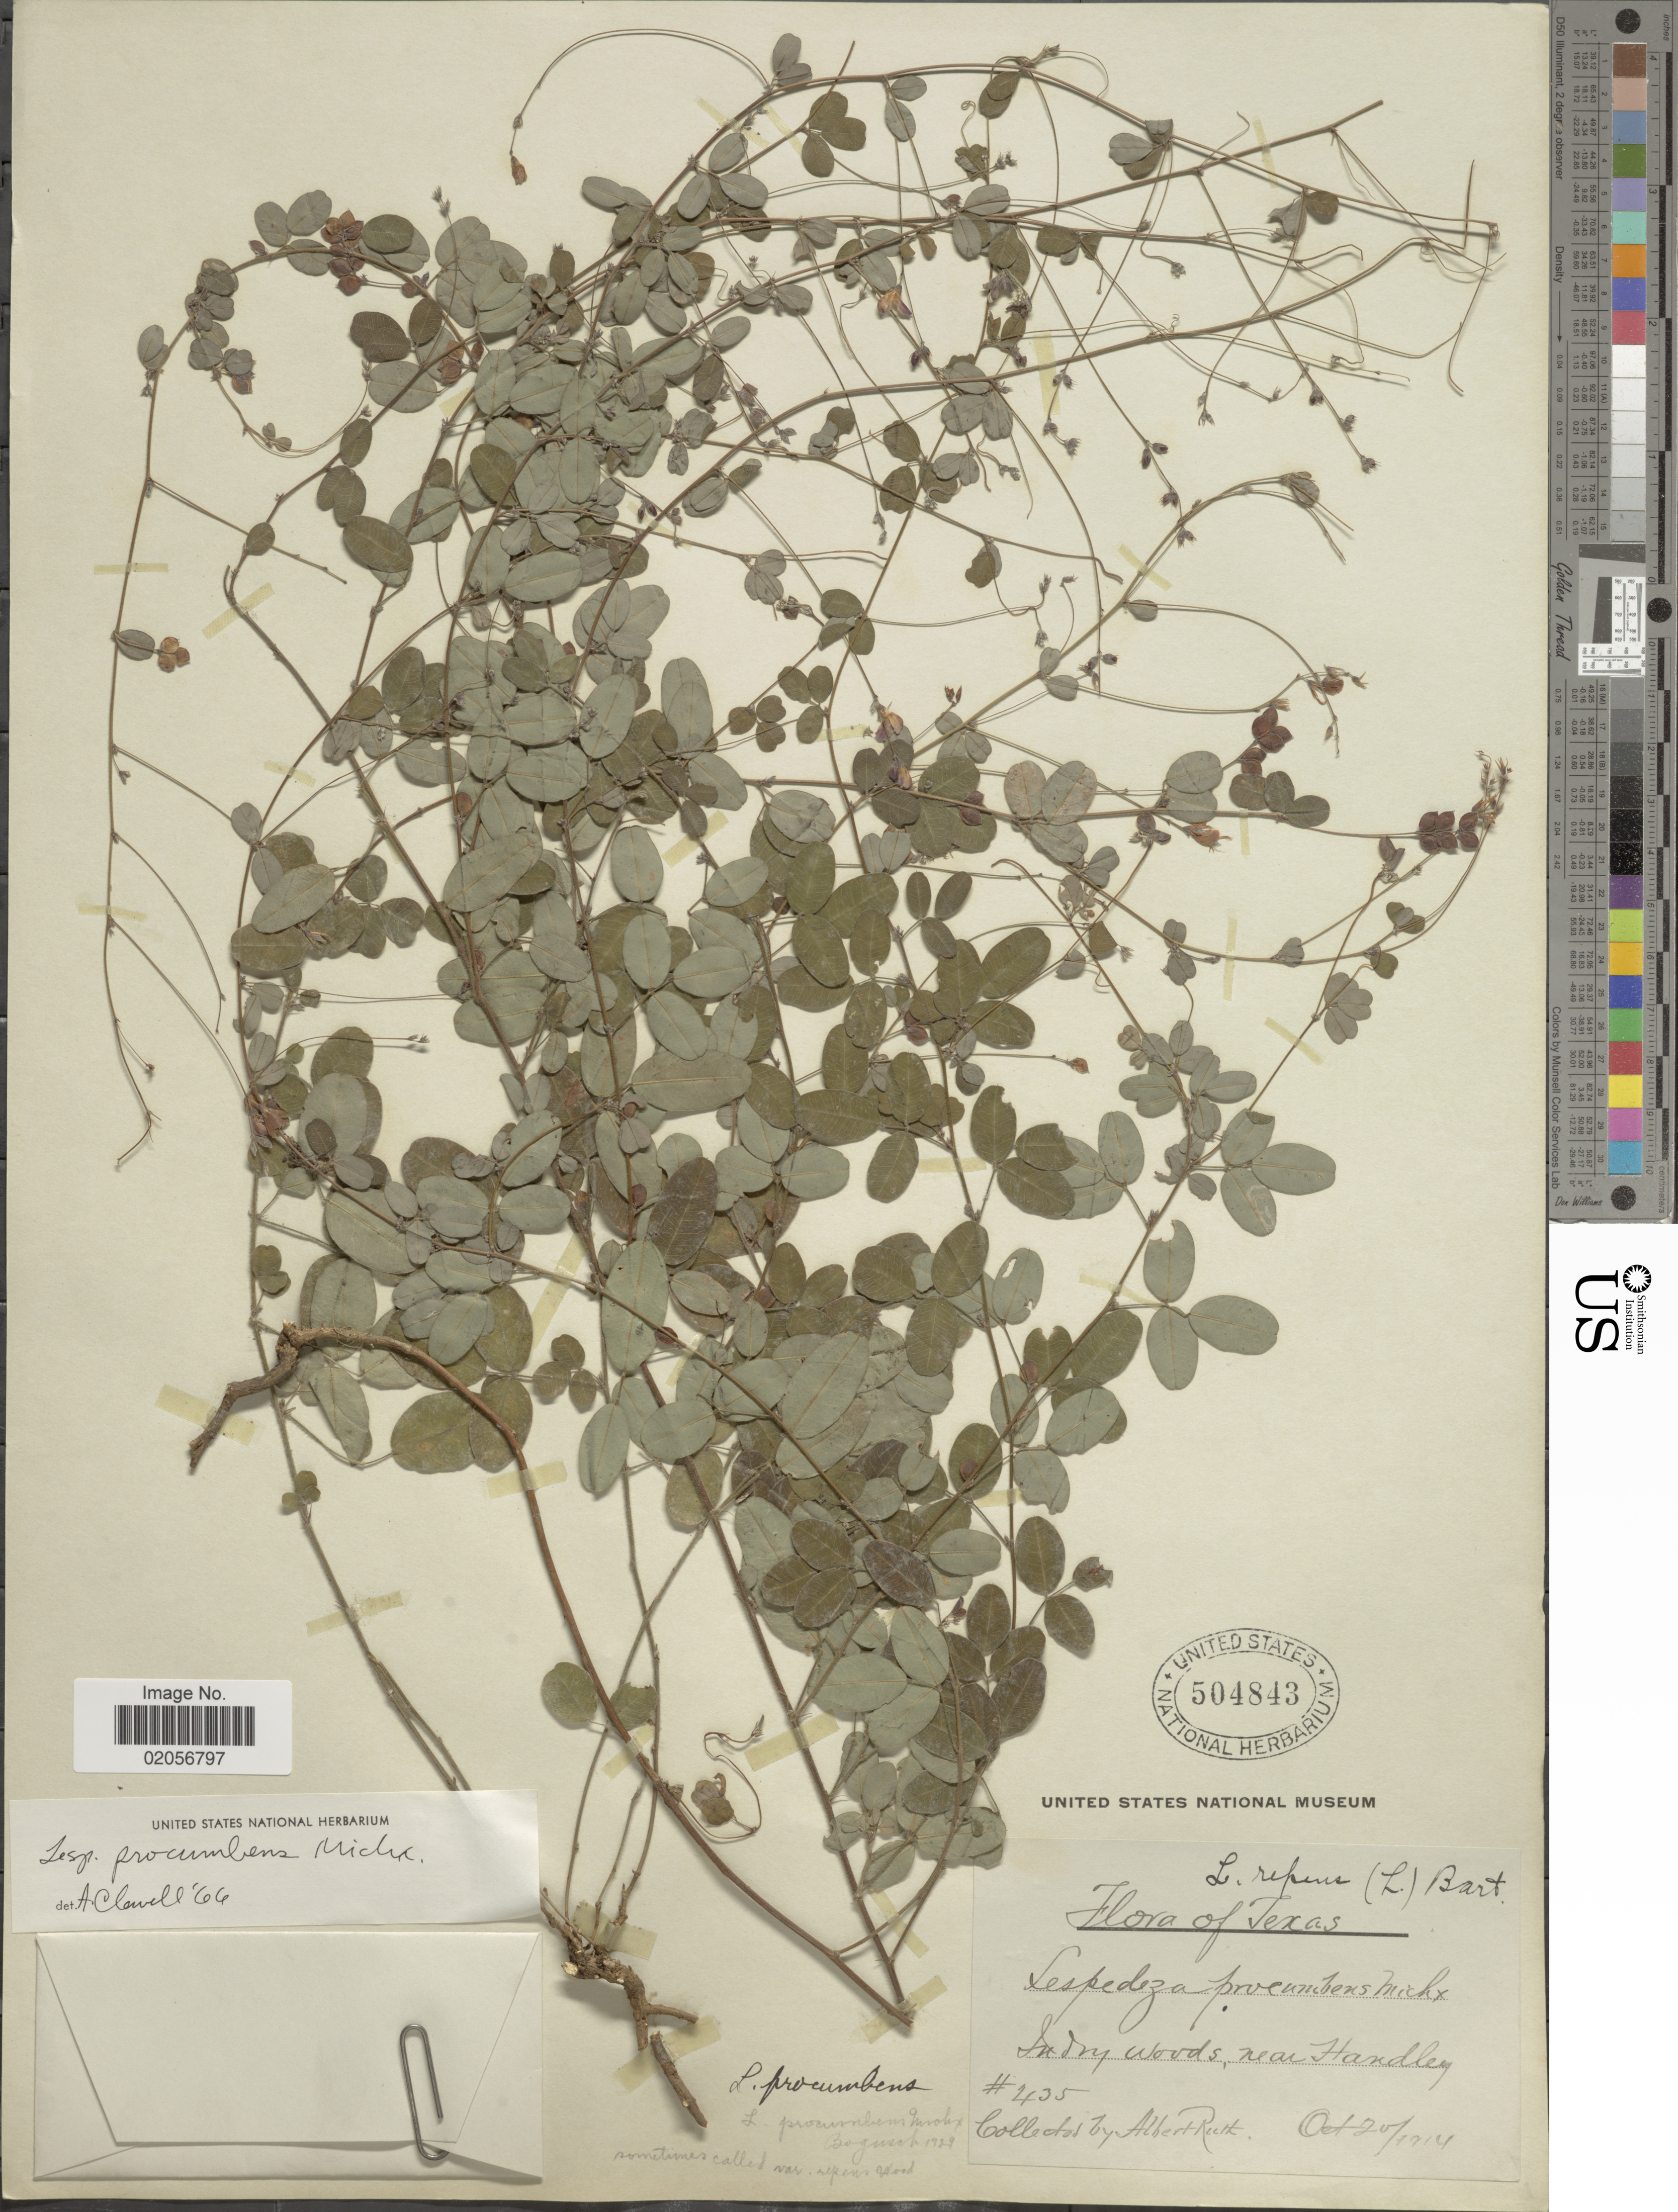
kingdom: Plantae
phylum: Tracheophyta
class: Magnoliopsida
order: Fabales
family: Fabaceae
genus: Lespedeza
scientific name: Lespedeza procumbens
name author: Michx.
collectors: A. Reeth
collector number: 435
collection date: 1914-10-20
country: United States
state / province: Texas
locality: In dry woods, near Handley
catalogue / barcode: US 504843